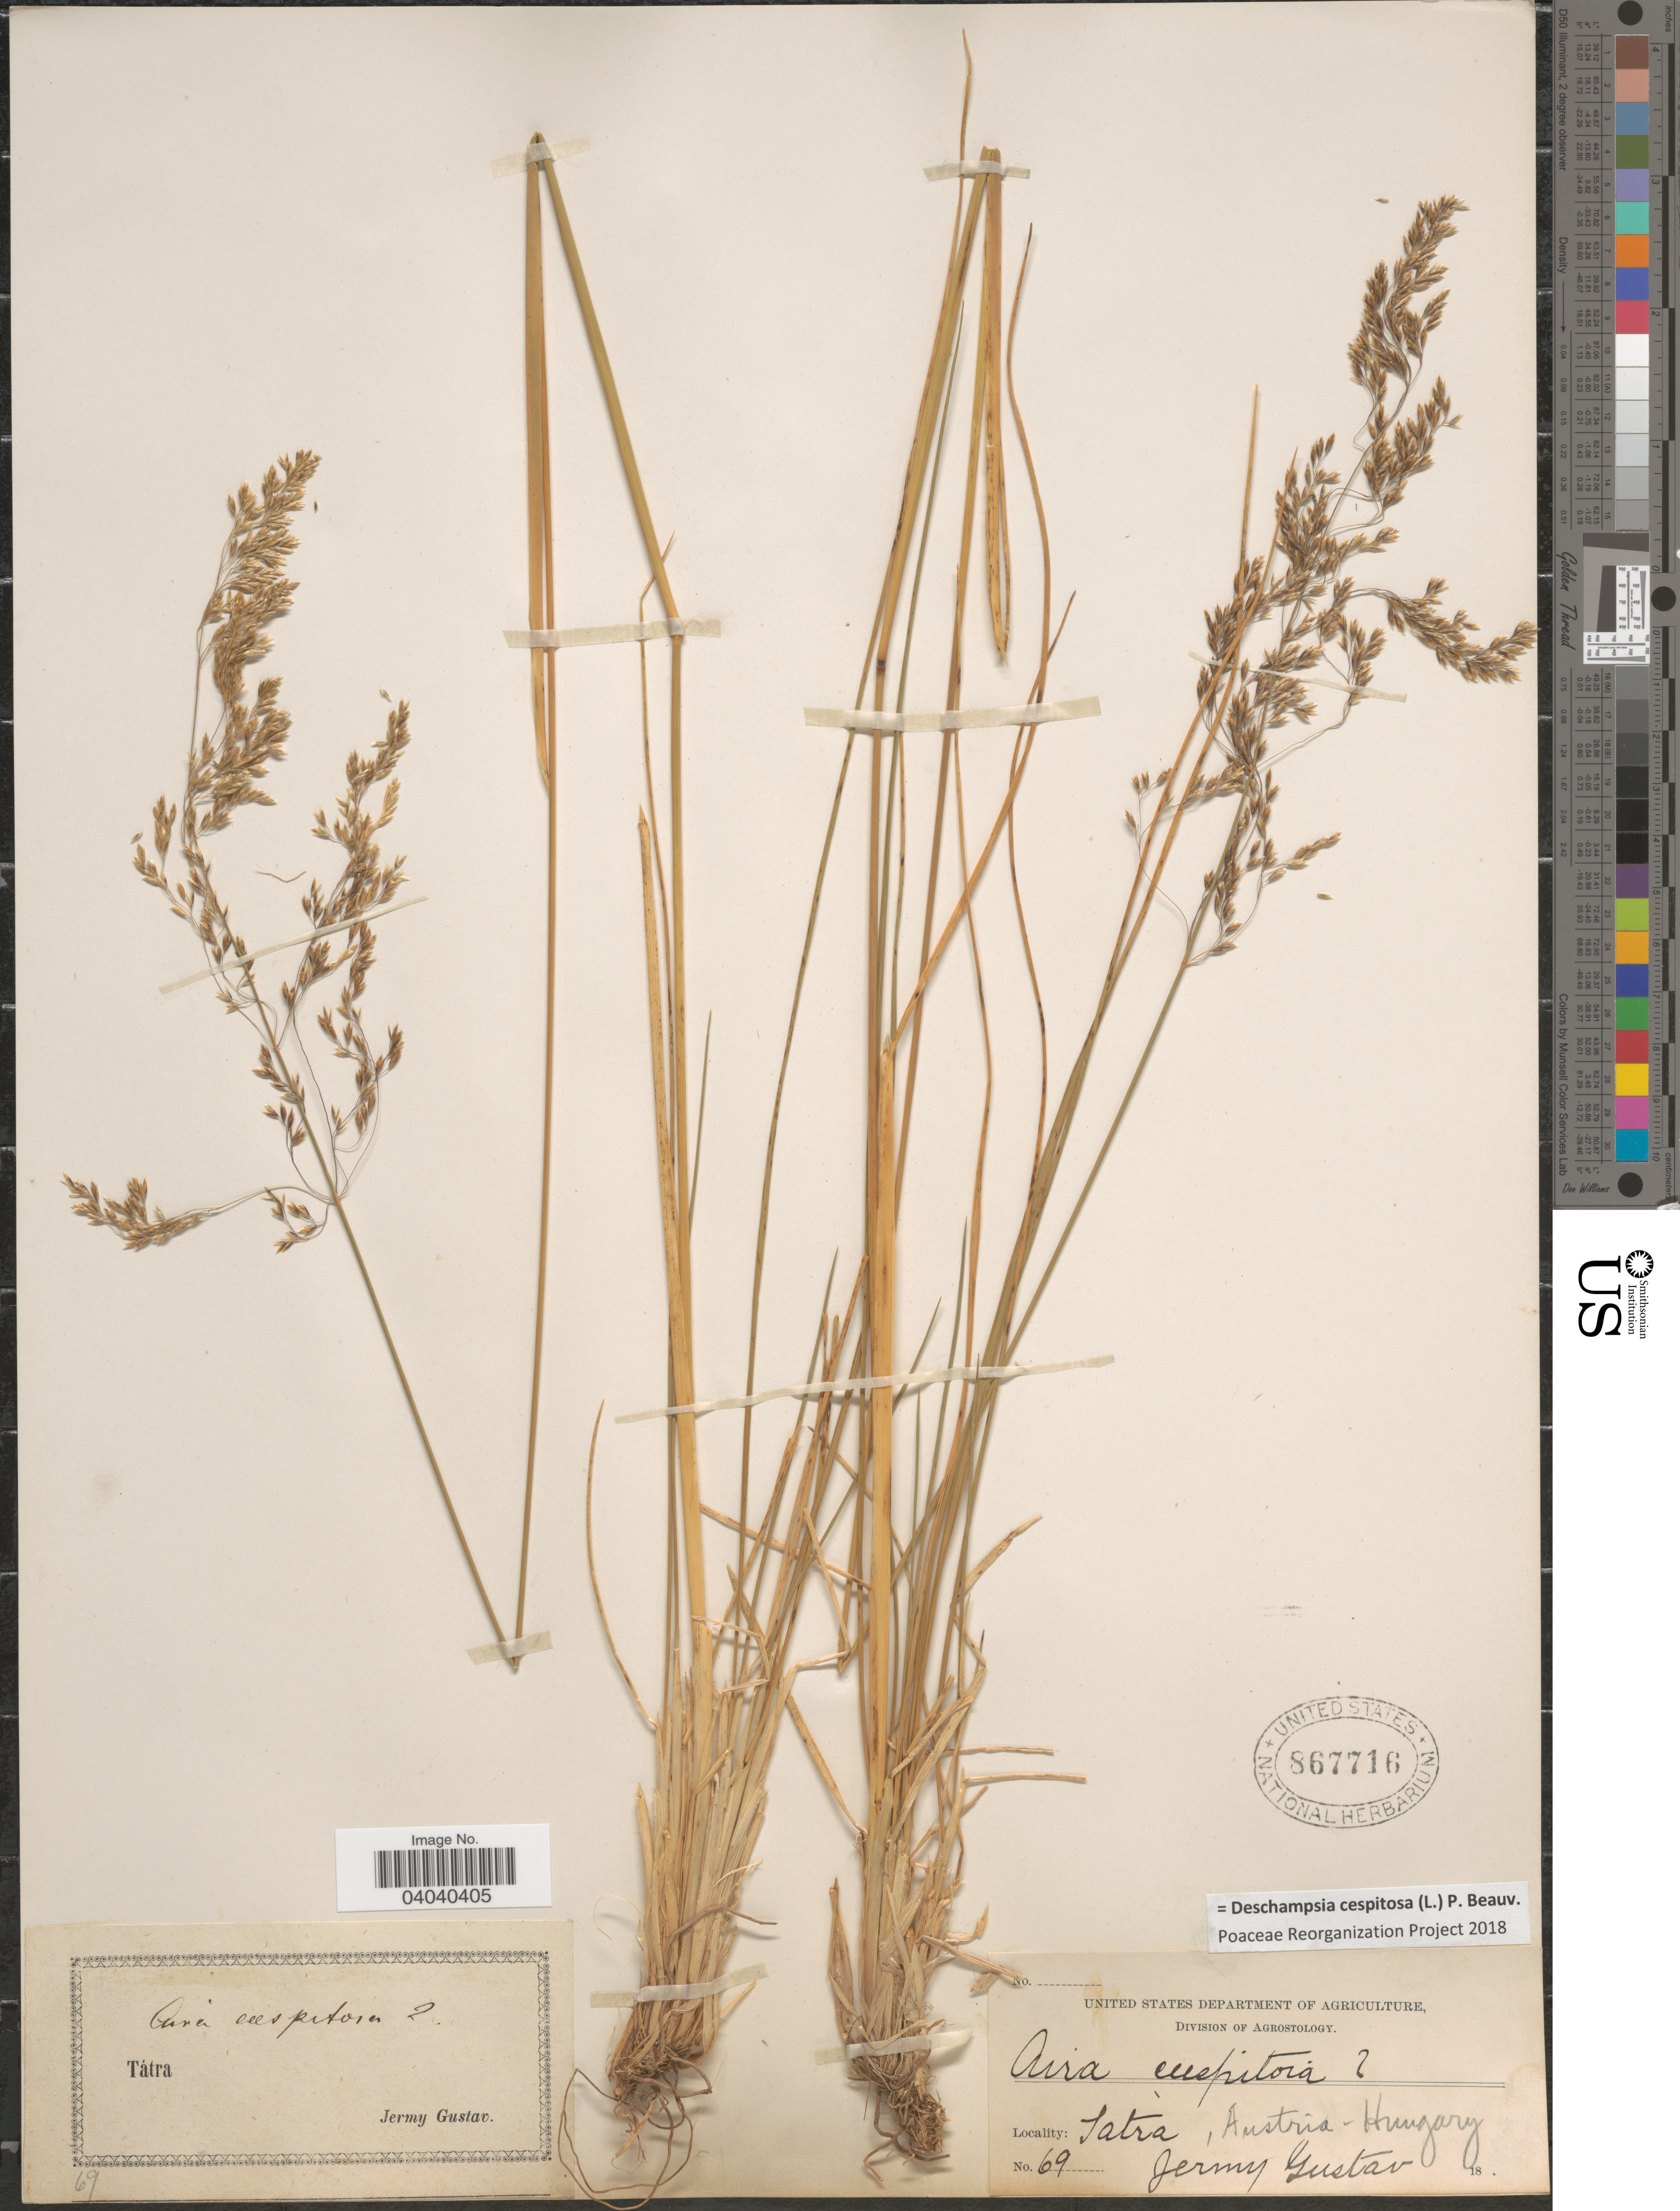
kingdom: Plantae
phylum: Tracheophyta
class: Liliopsida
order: Poales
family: Poaceae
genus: Deschampsia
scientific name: Deschampsia cespitosa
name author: (L.) P. Beauv.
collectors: J. Gustav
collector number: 69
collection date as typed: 18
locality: Tátra, Austria-Hungary.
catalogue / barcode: US 867716